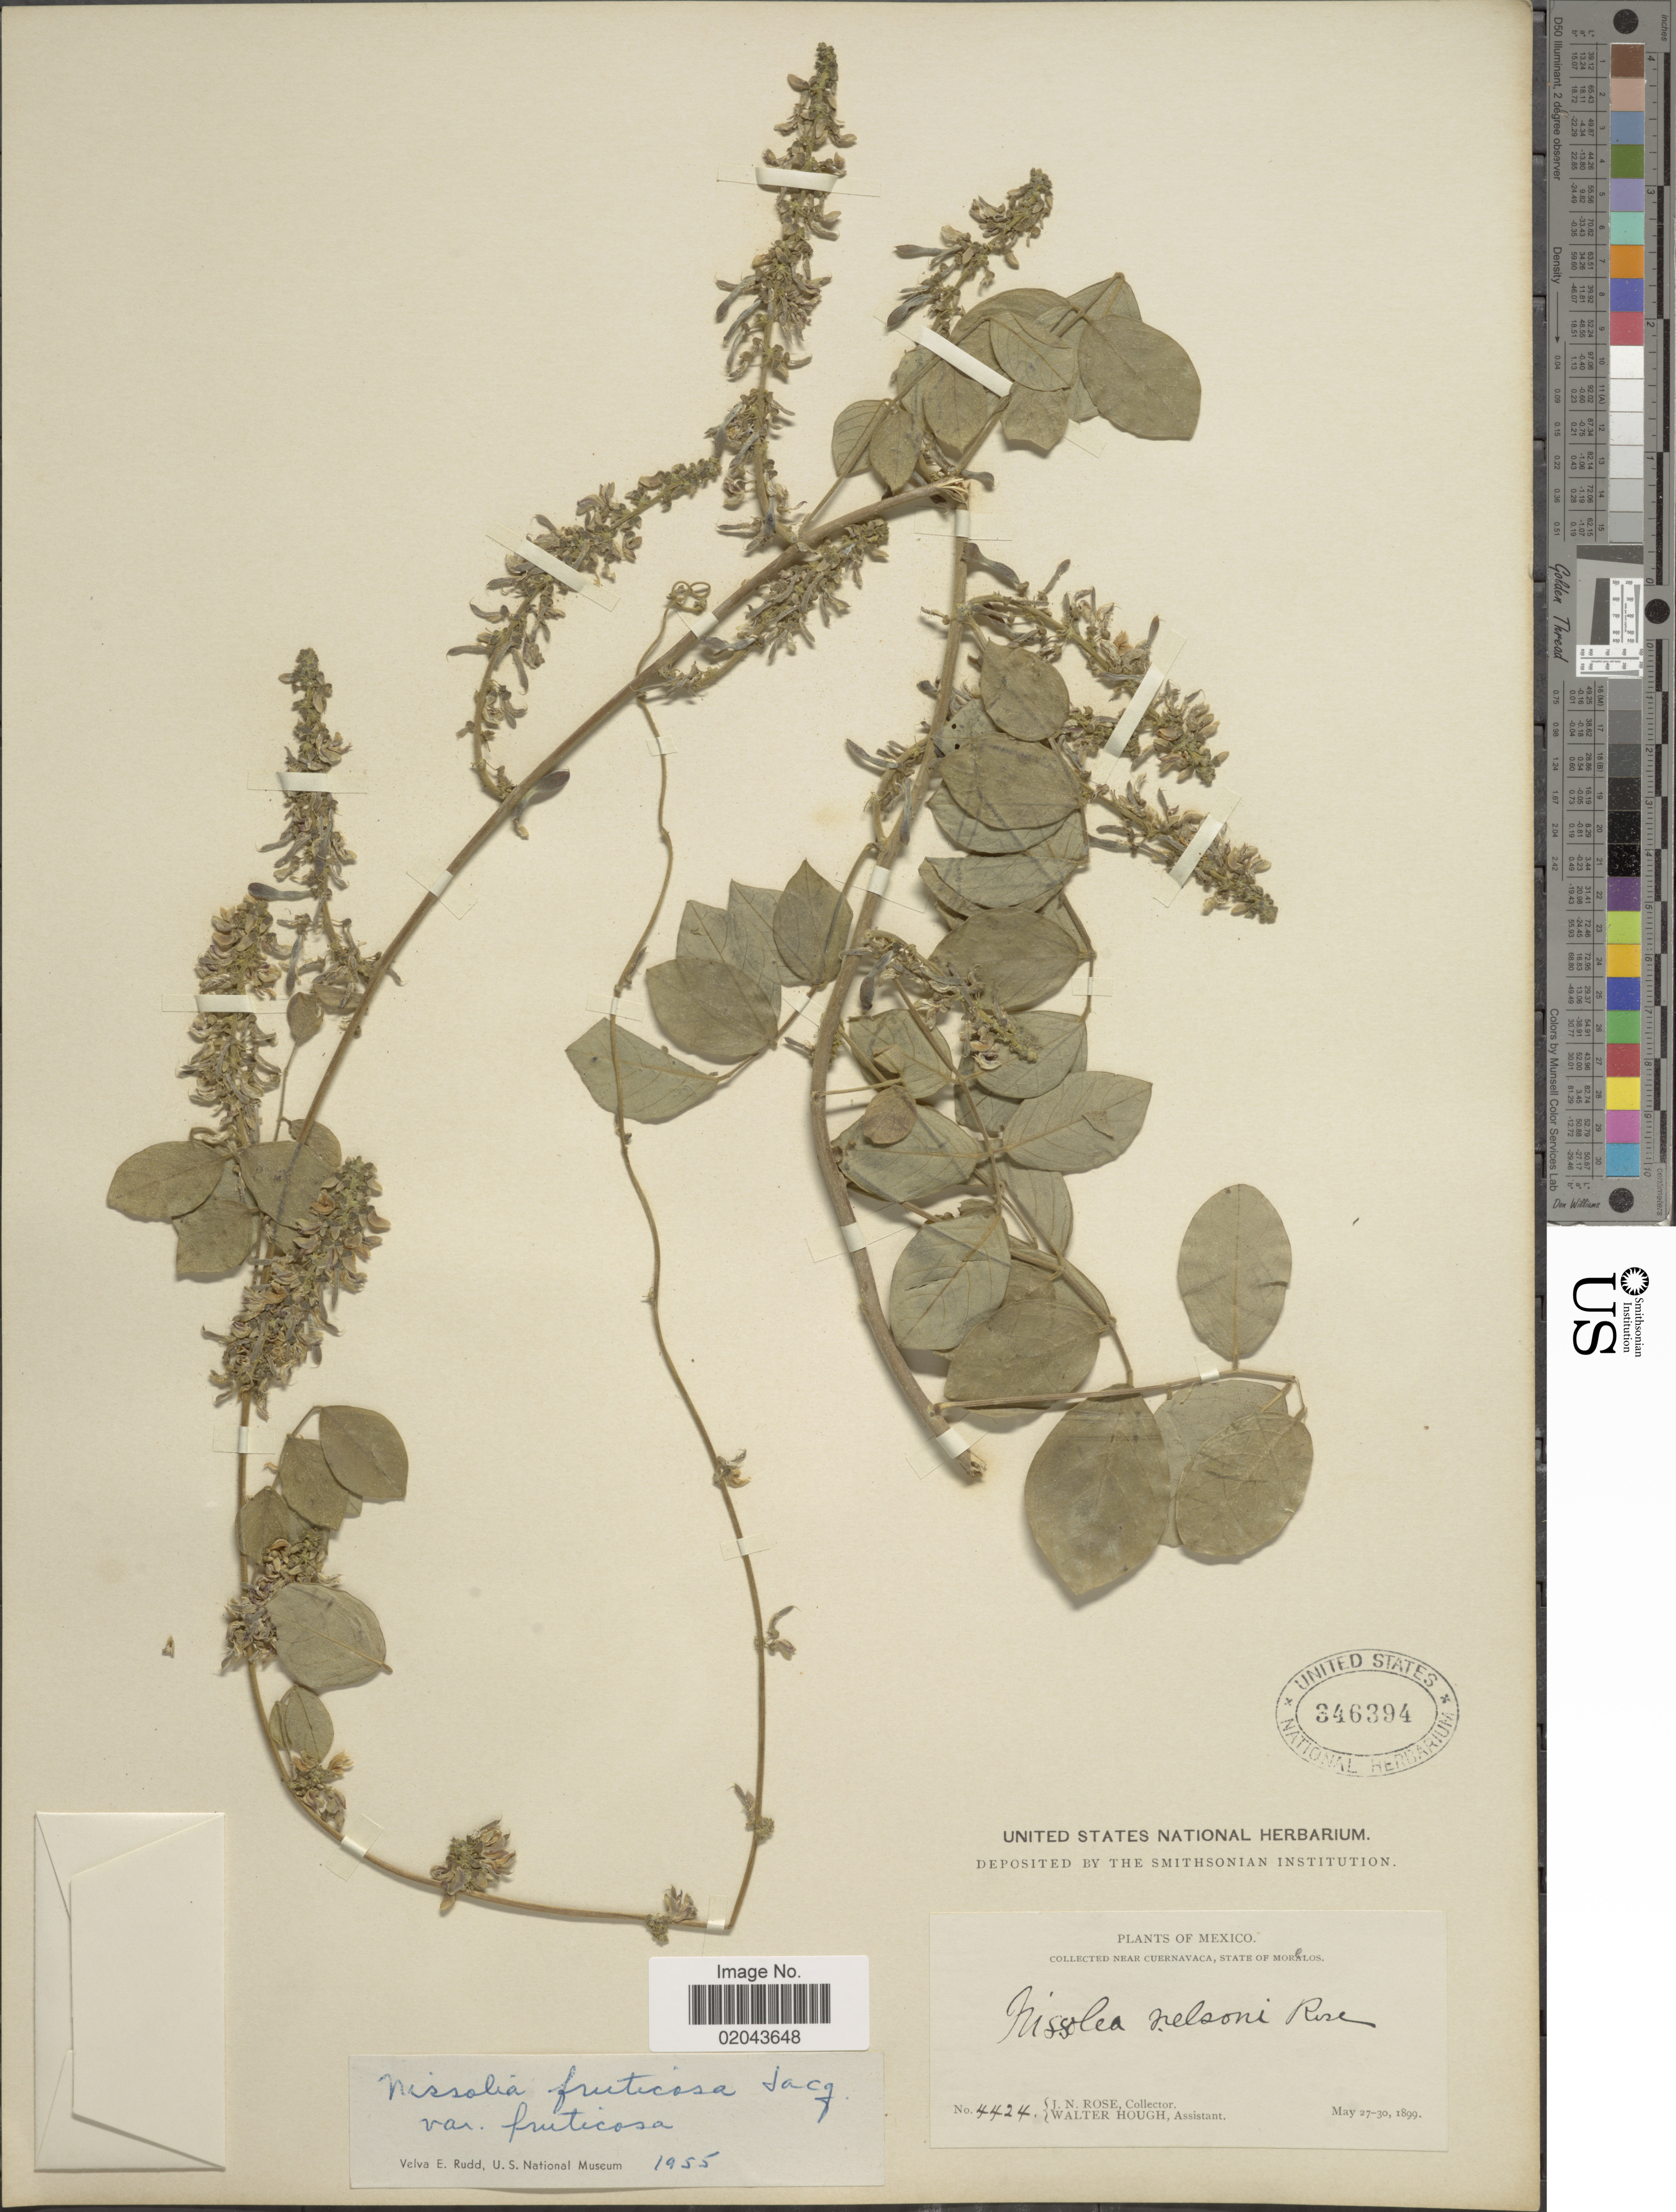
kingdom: Plantae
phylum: Tracheophyta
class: Magnoliopsida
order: Fabales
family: Fabaceae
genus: Nissolia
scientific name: Nissolia fruticosa var. fruticosa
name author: Jacq.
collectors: J. N. Rose & W. Hough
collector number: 4424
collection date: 1899-05-27/1899-05-30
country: Mexico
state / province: Morelos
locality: Near Cuernavaca.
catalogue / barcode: US 346394